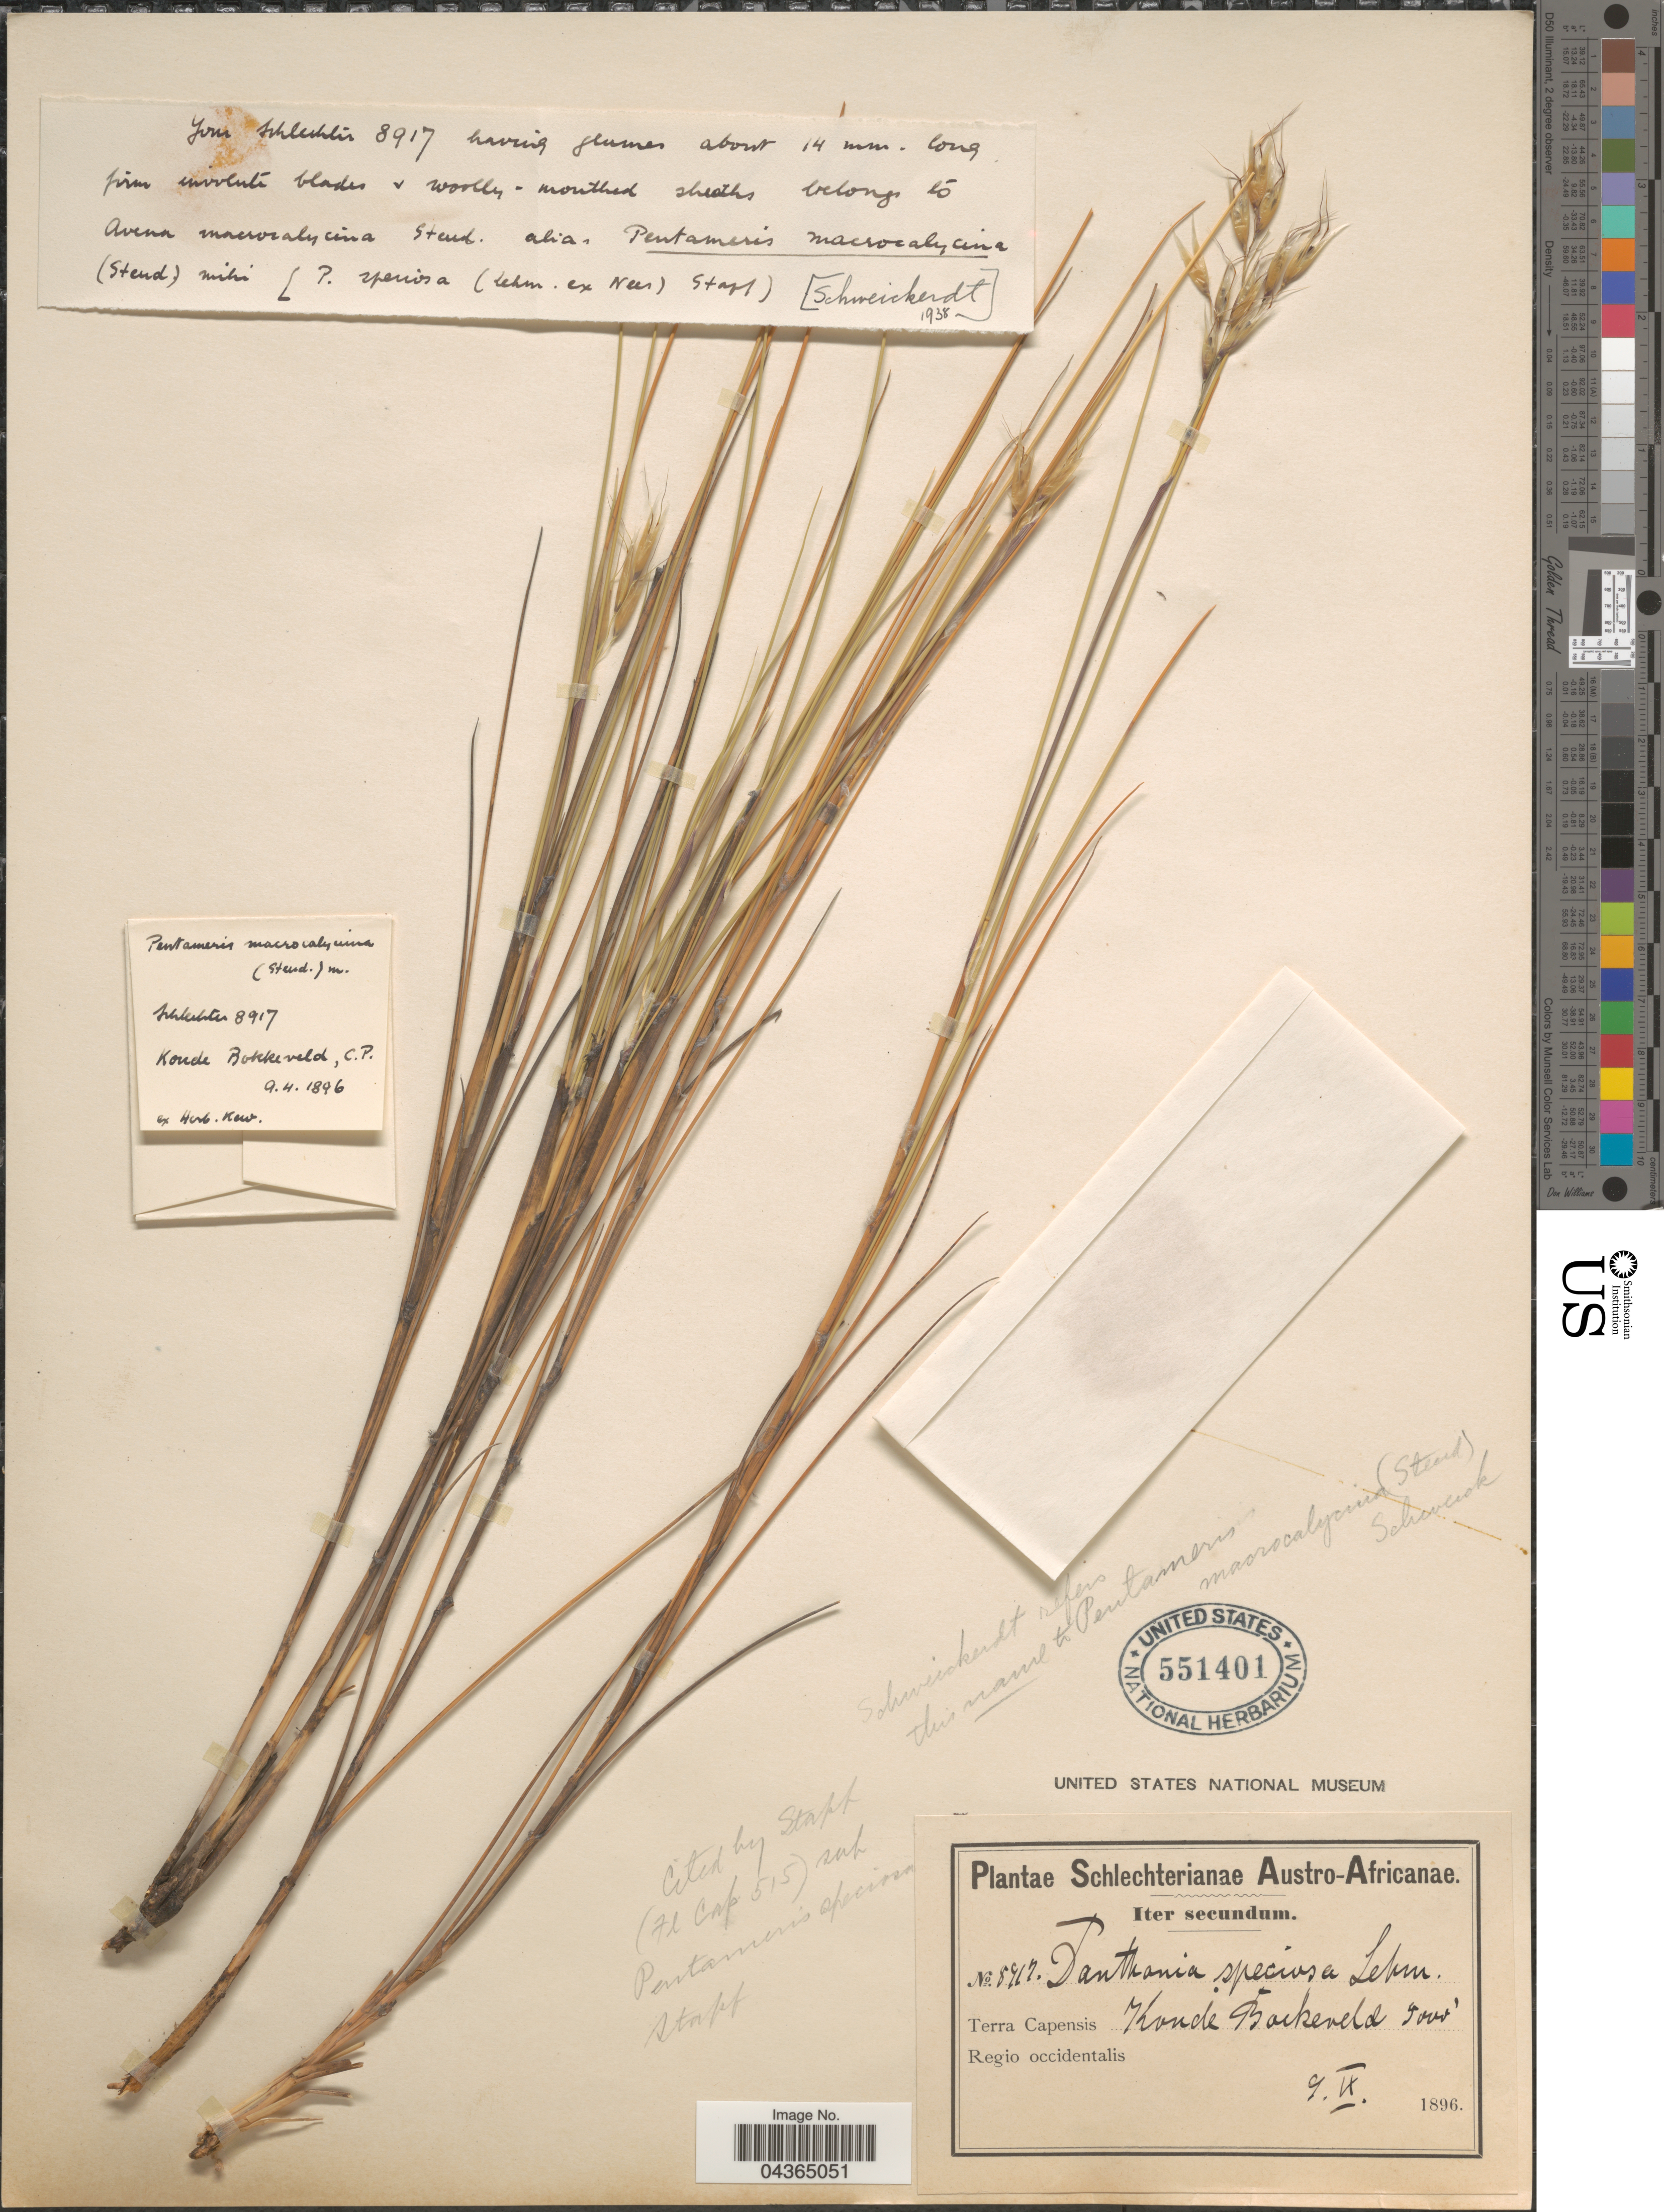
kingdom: Plantae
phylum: Tracheophyta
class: Liliopsida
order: Poales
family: Poaceae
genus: Pentameris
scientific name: Pentameris macrocalycina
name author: (Steud.) Schweick.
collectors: Schlechter, --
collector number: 8917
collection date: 1896-04-09/1896-09-09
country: South Africa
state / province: Western Cape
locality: Koude Bokkeveld.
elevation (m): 2743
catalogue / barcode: US 551401